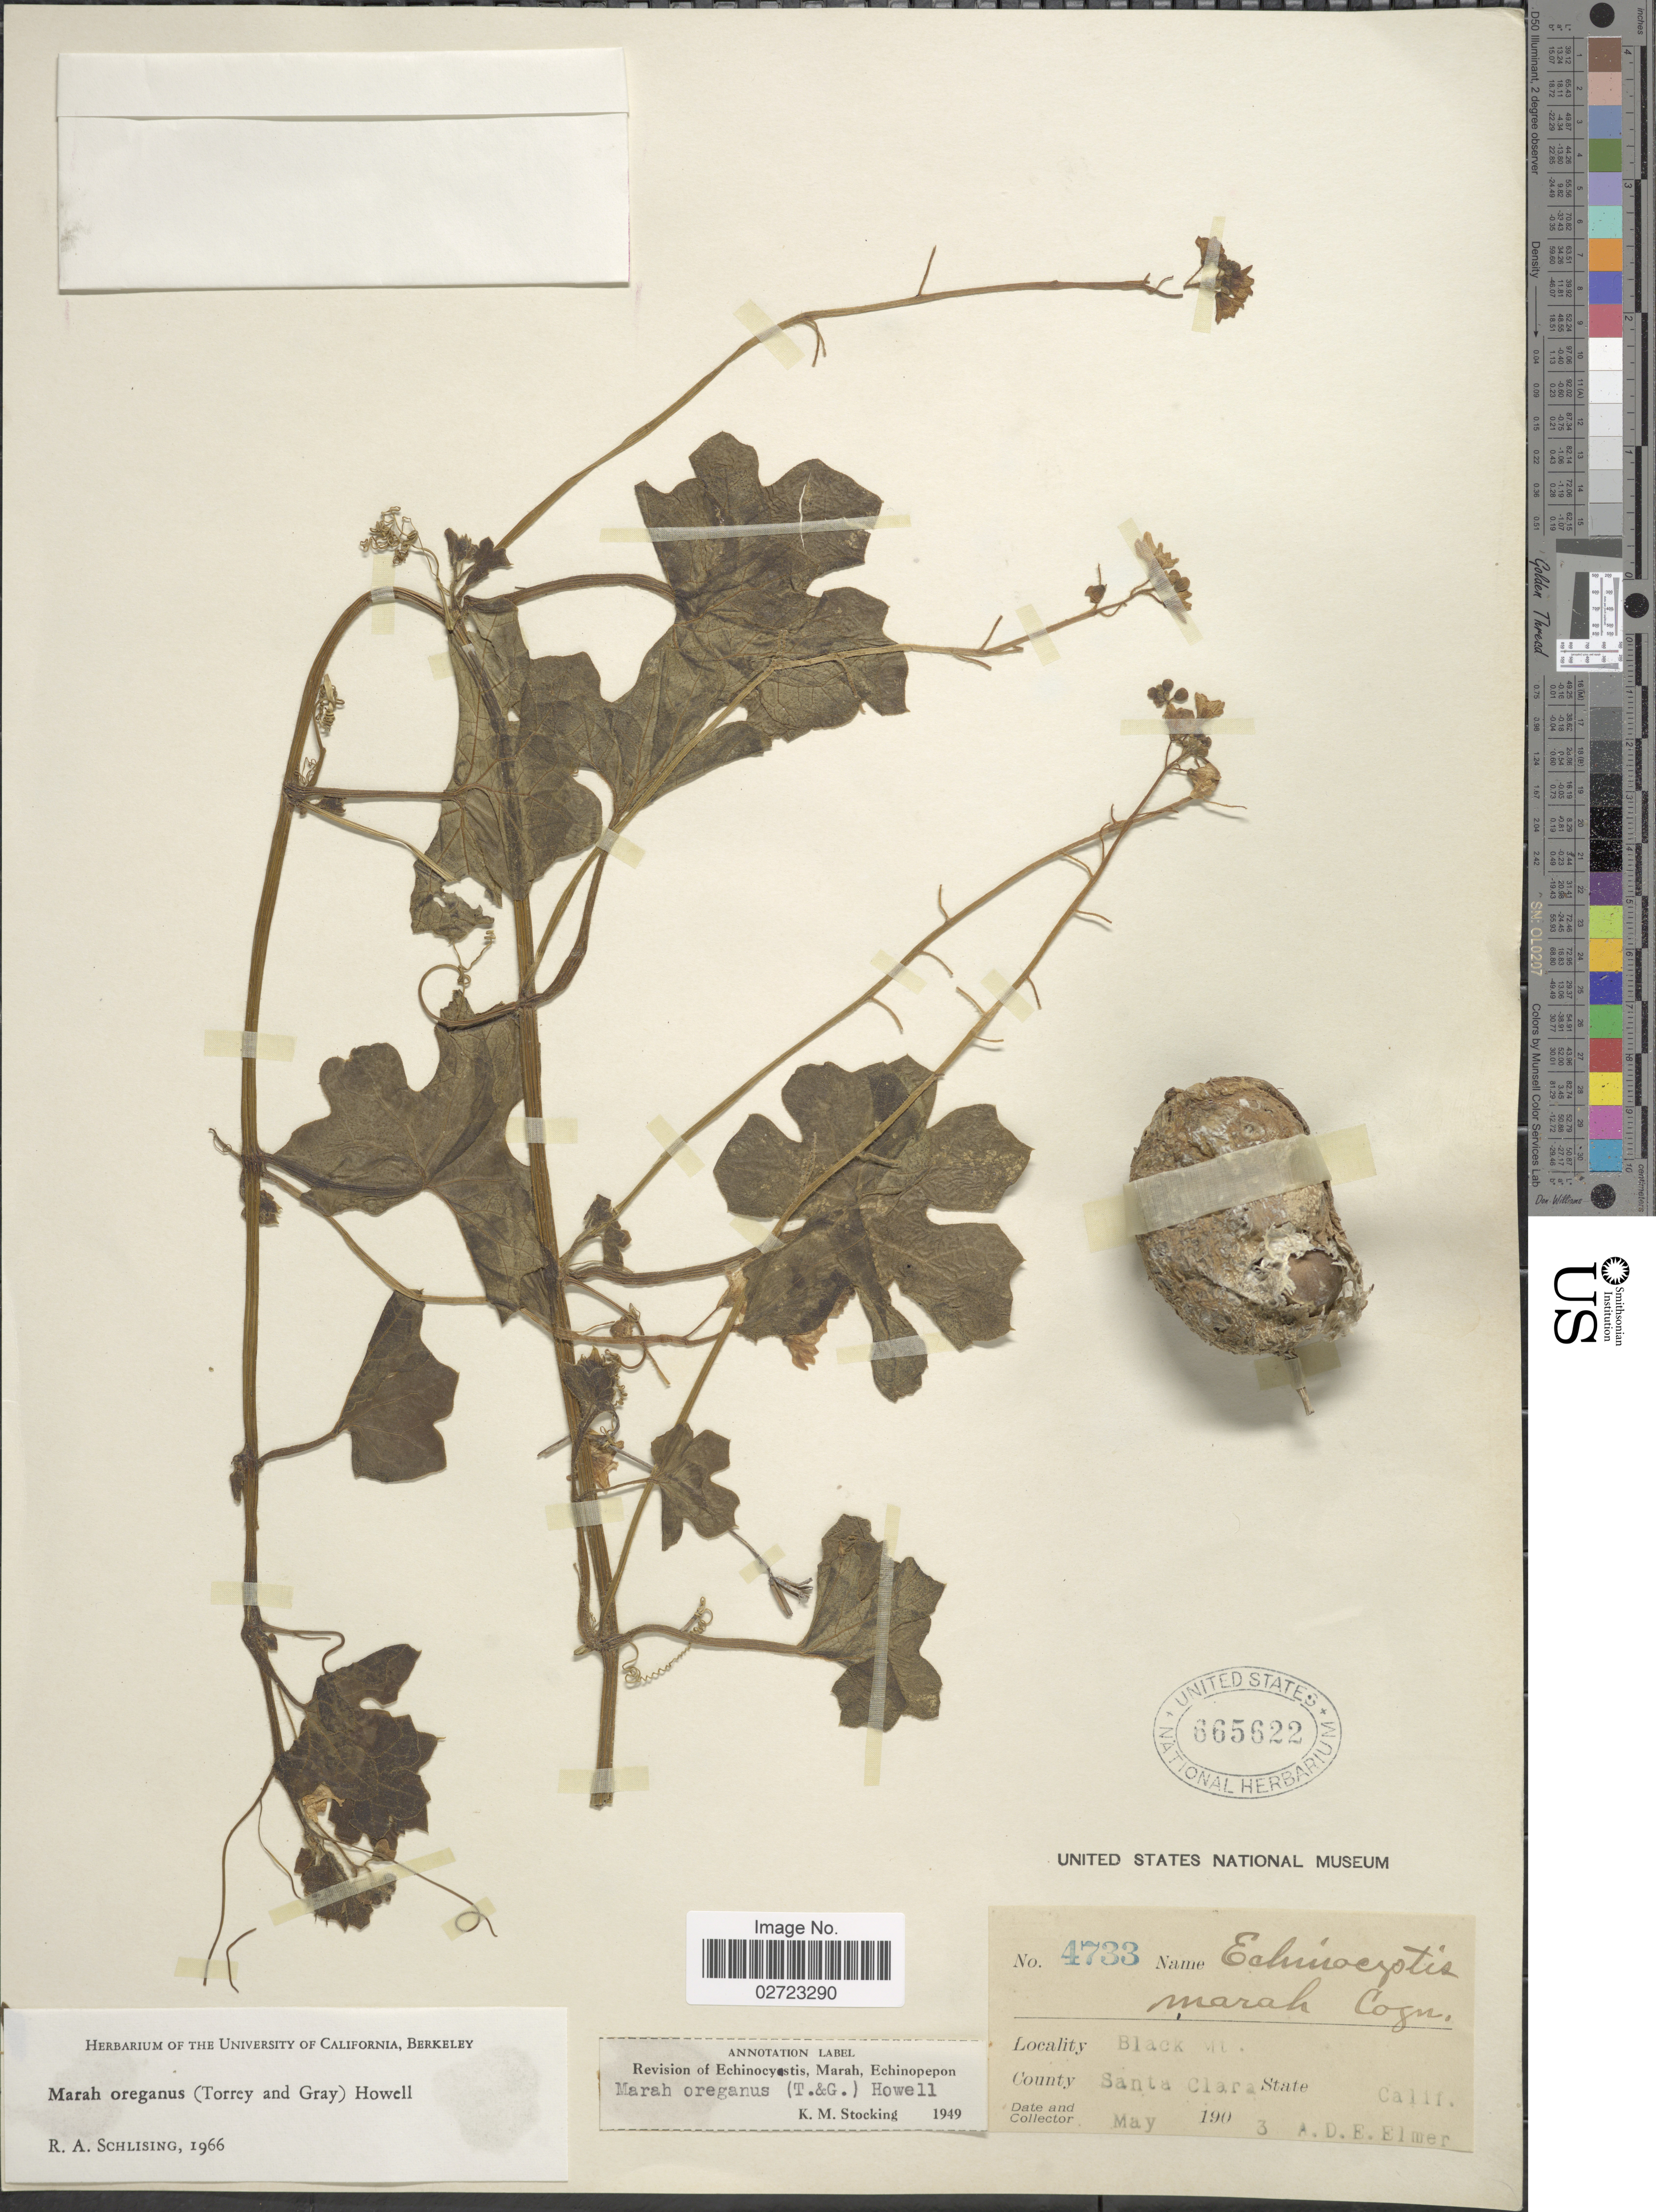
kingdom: Plantae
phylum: Tracheophyta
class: Magnoliopsida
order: Cucurbitales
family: Cucurbitaceae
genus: Marah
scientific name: Marah oregana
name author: (Torr. & A. Gray) Howell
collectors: A. D. E. Elmer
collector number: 4733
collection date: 1903-05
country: United States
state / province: California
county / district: Santa Clara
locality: Black Mt., County Santa Clara.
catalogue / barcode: US 665622